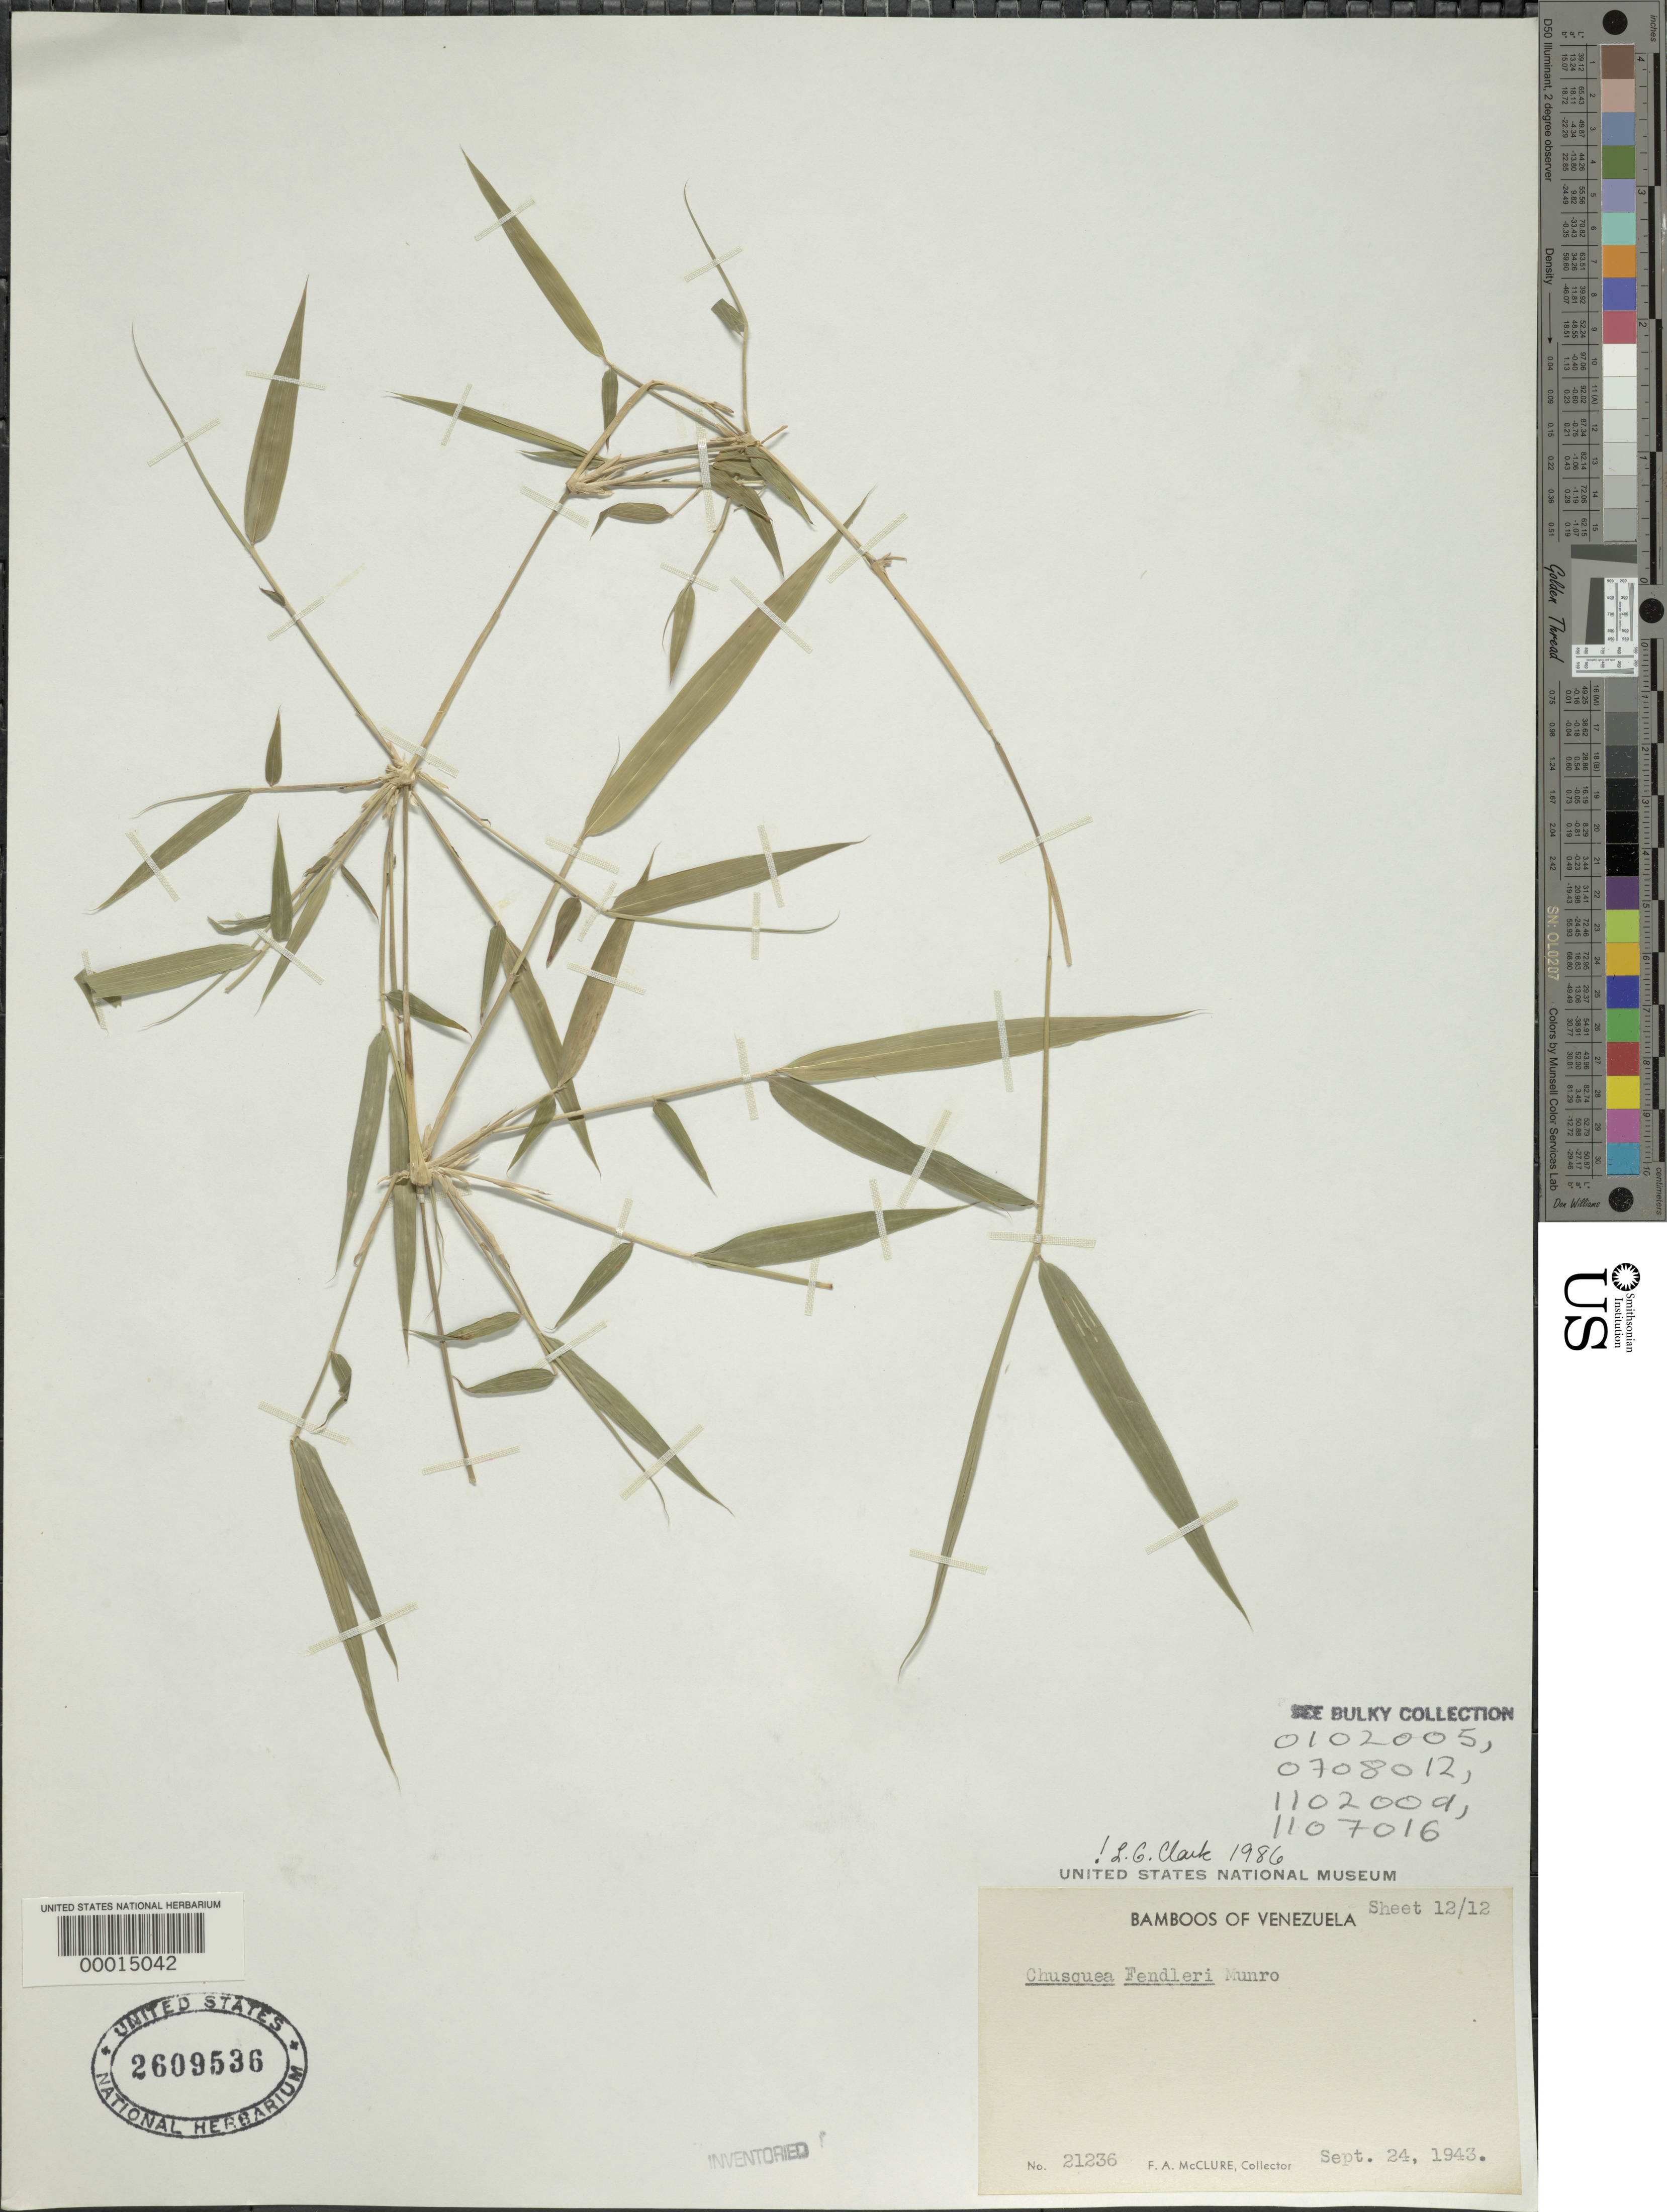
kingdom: Plantae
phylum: Tracheophyta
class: Liliopsida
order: Poales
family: Poaceae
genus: Chusquea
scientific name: Chusquea fendleri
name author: Munro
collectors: F. A. McClure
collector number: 21236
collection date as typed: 24 Sep 1943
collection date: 1943-09-24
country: Venezuela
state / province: Distrito Federal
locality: El junquito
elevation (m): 2000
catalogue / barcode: US 2609536